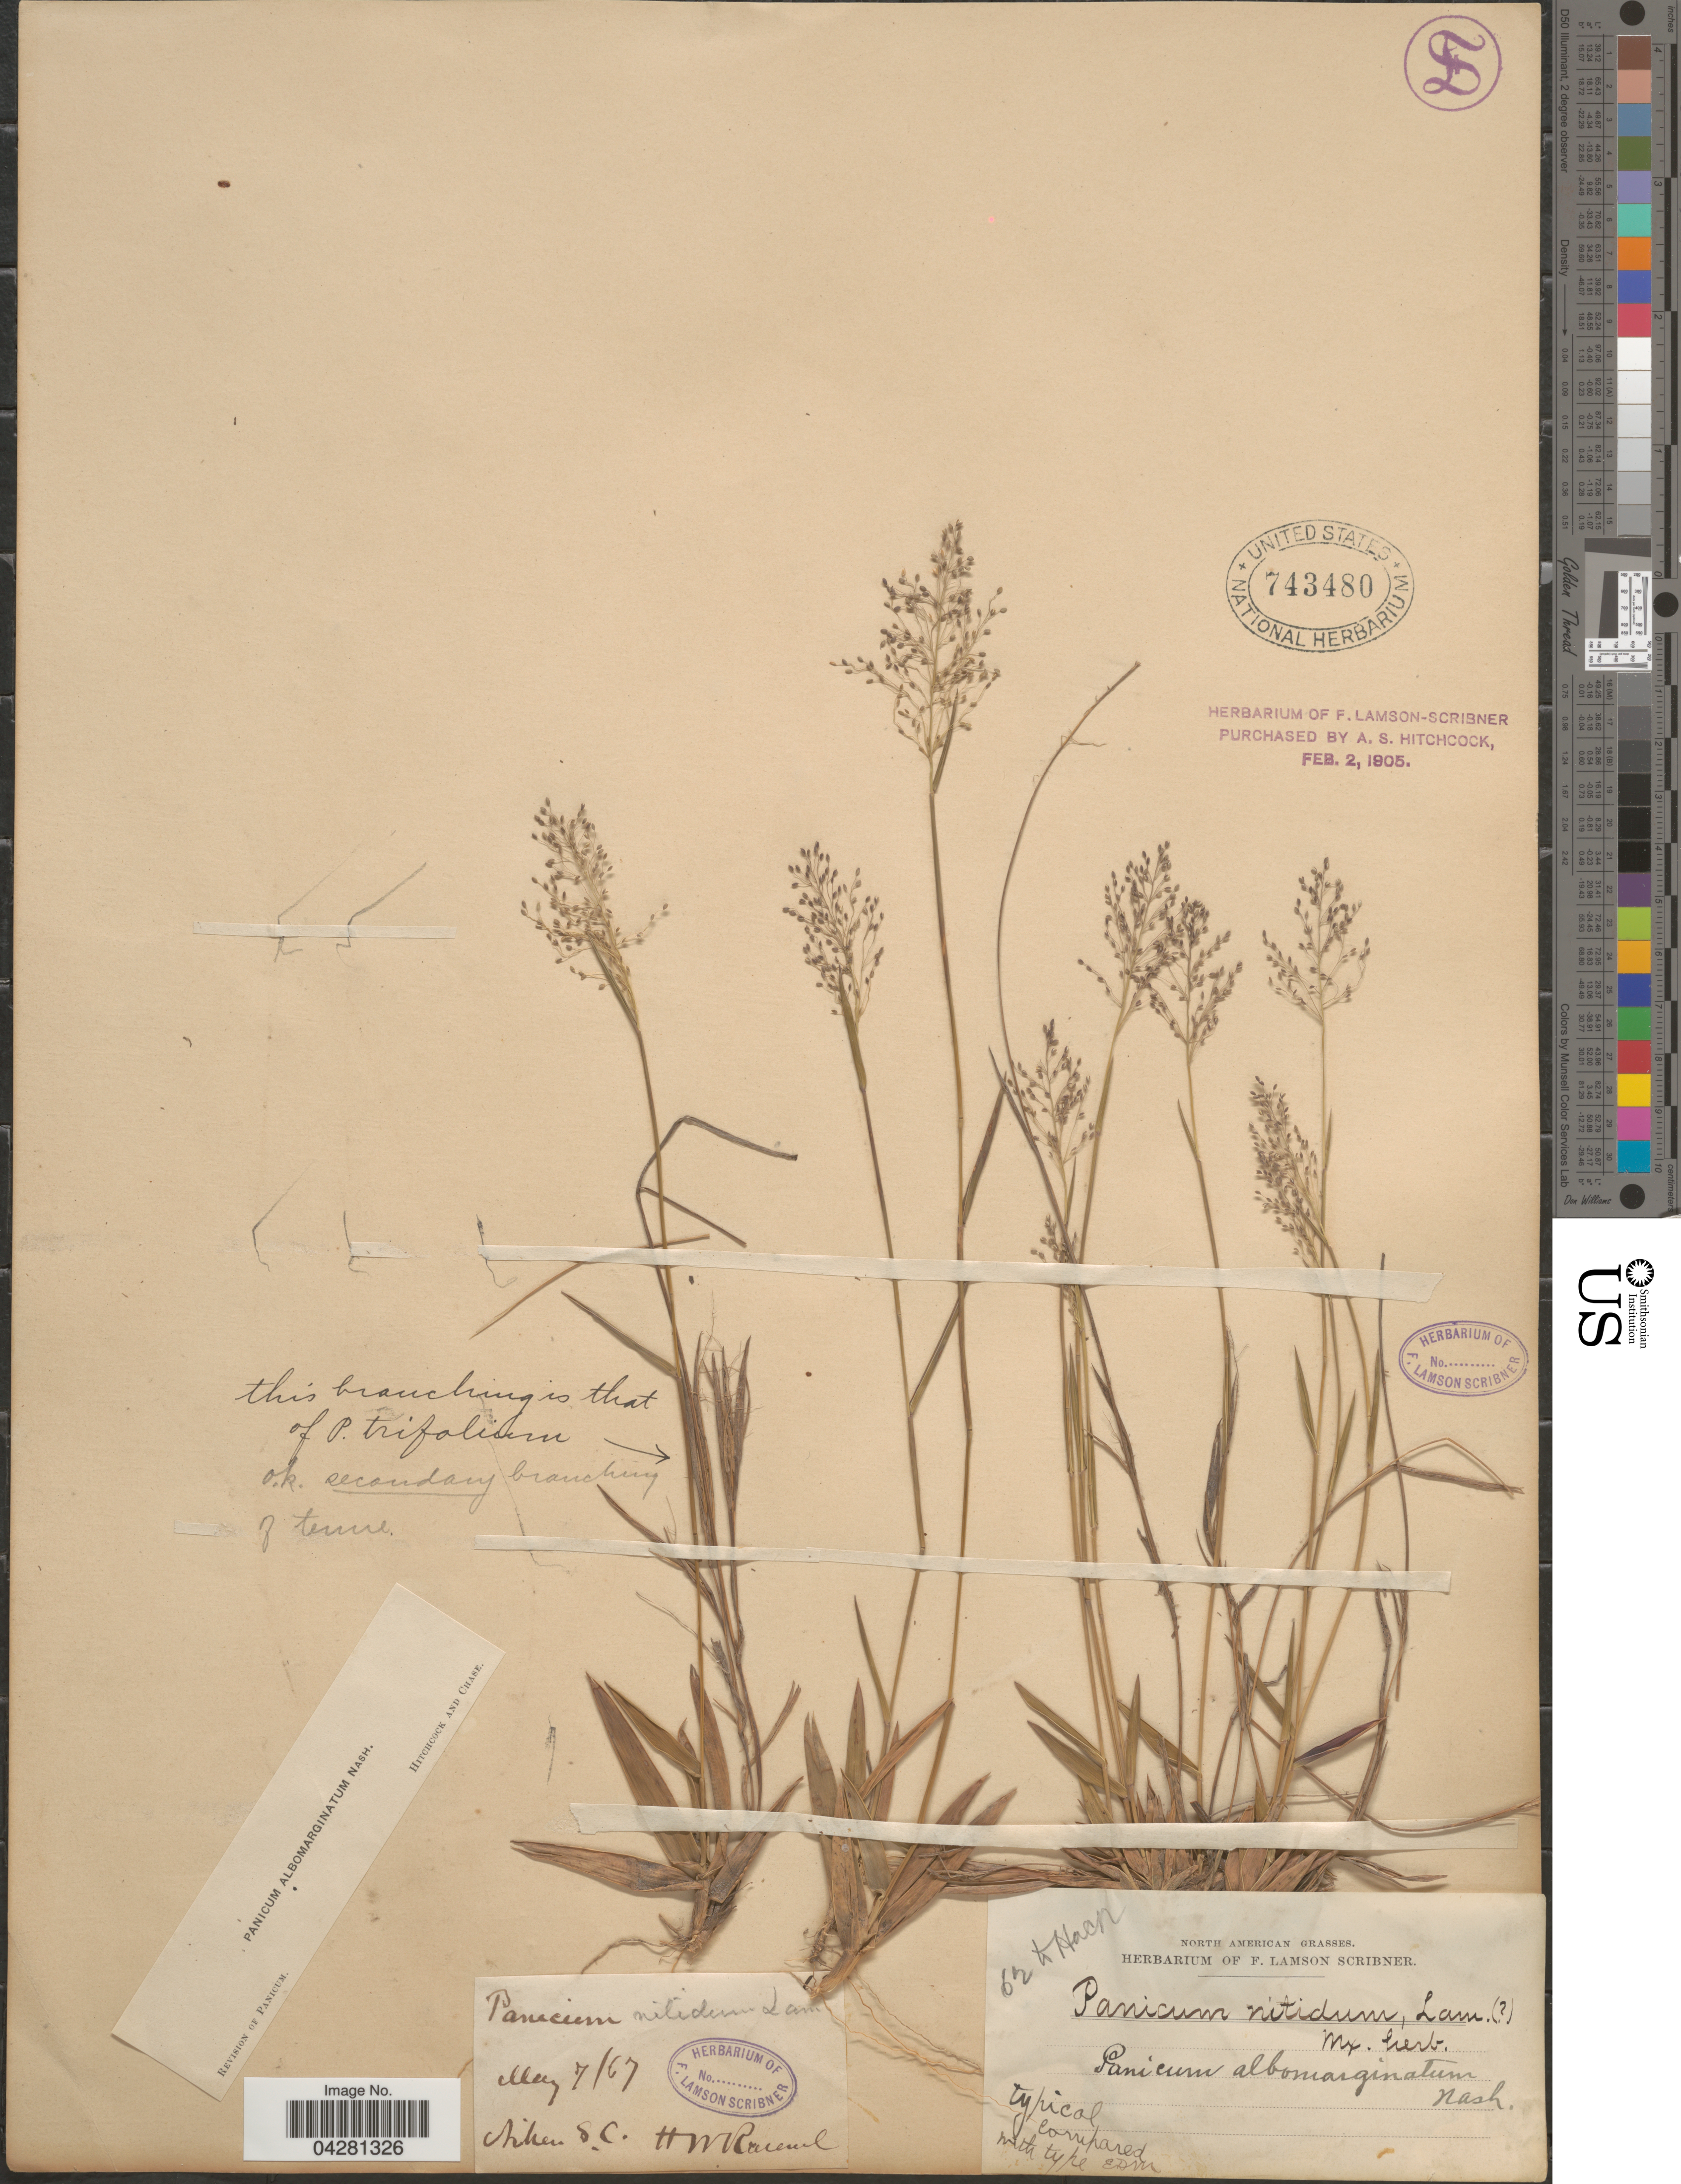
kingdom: Plantae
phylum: Tracheophyta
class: Liliopsida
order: Poales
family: Poaceae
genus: Dichanthelium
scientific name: Dichanthelium dichotomum var. unciphyllum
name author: (Trin.) Davidse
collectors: H. Ravenel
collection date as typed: Transcribed d/m/y: 7/5/67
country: United States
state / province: South Carolina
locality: Aiken.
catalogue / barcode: US 743480